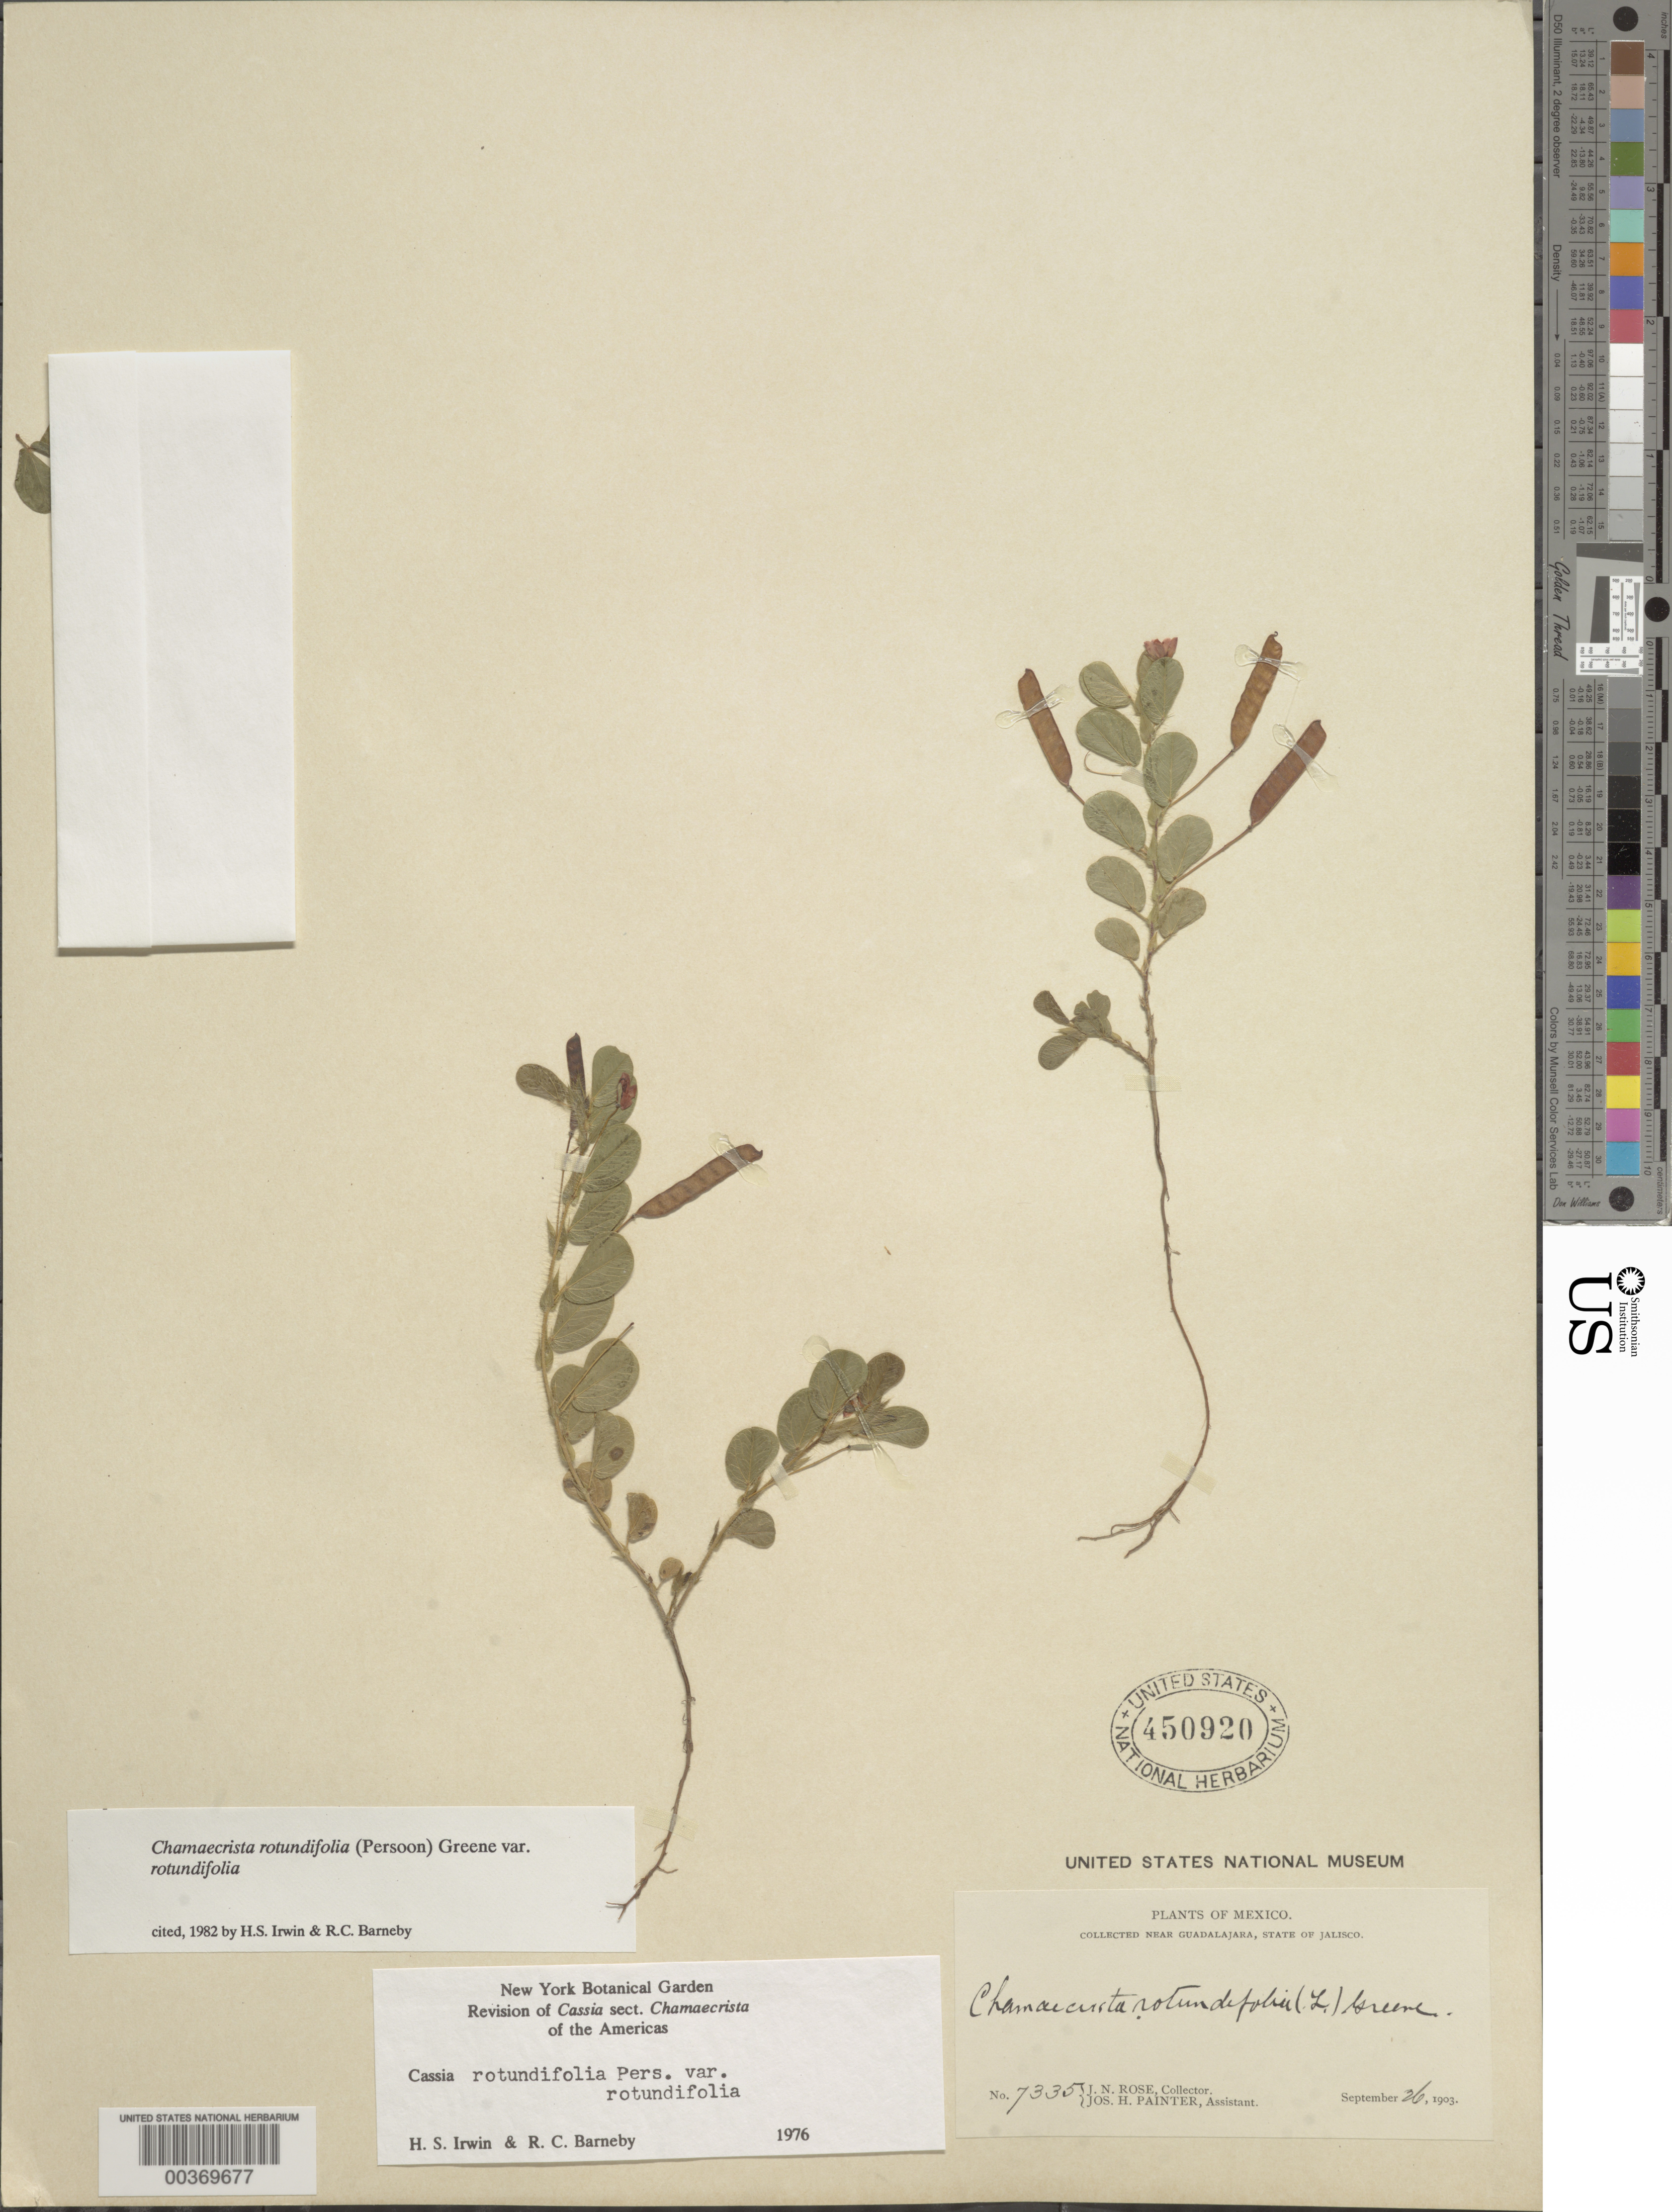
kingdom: Plantae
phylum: Tracheophyta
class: Magnoliopsida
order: Fabales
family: Fabaceae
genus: Chamaecrista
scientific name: Chamaecrista rotundifolia var. rotundifolia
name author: (Pers.) Greene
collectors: J. N. Rose & J. H. Painter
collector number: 7335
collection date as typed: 26 Sep 1903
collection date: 1903-09-26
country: Mexico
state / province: Jalisco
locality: Guadalajara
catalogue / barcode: US 450920